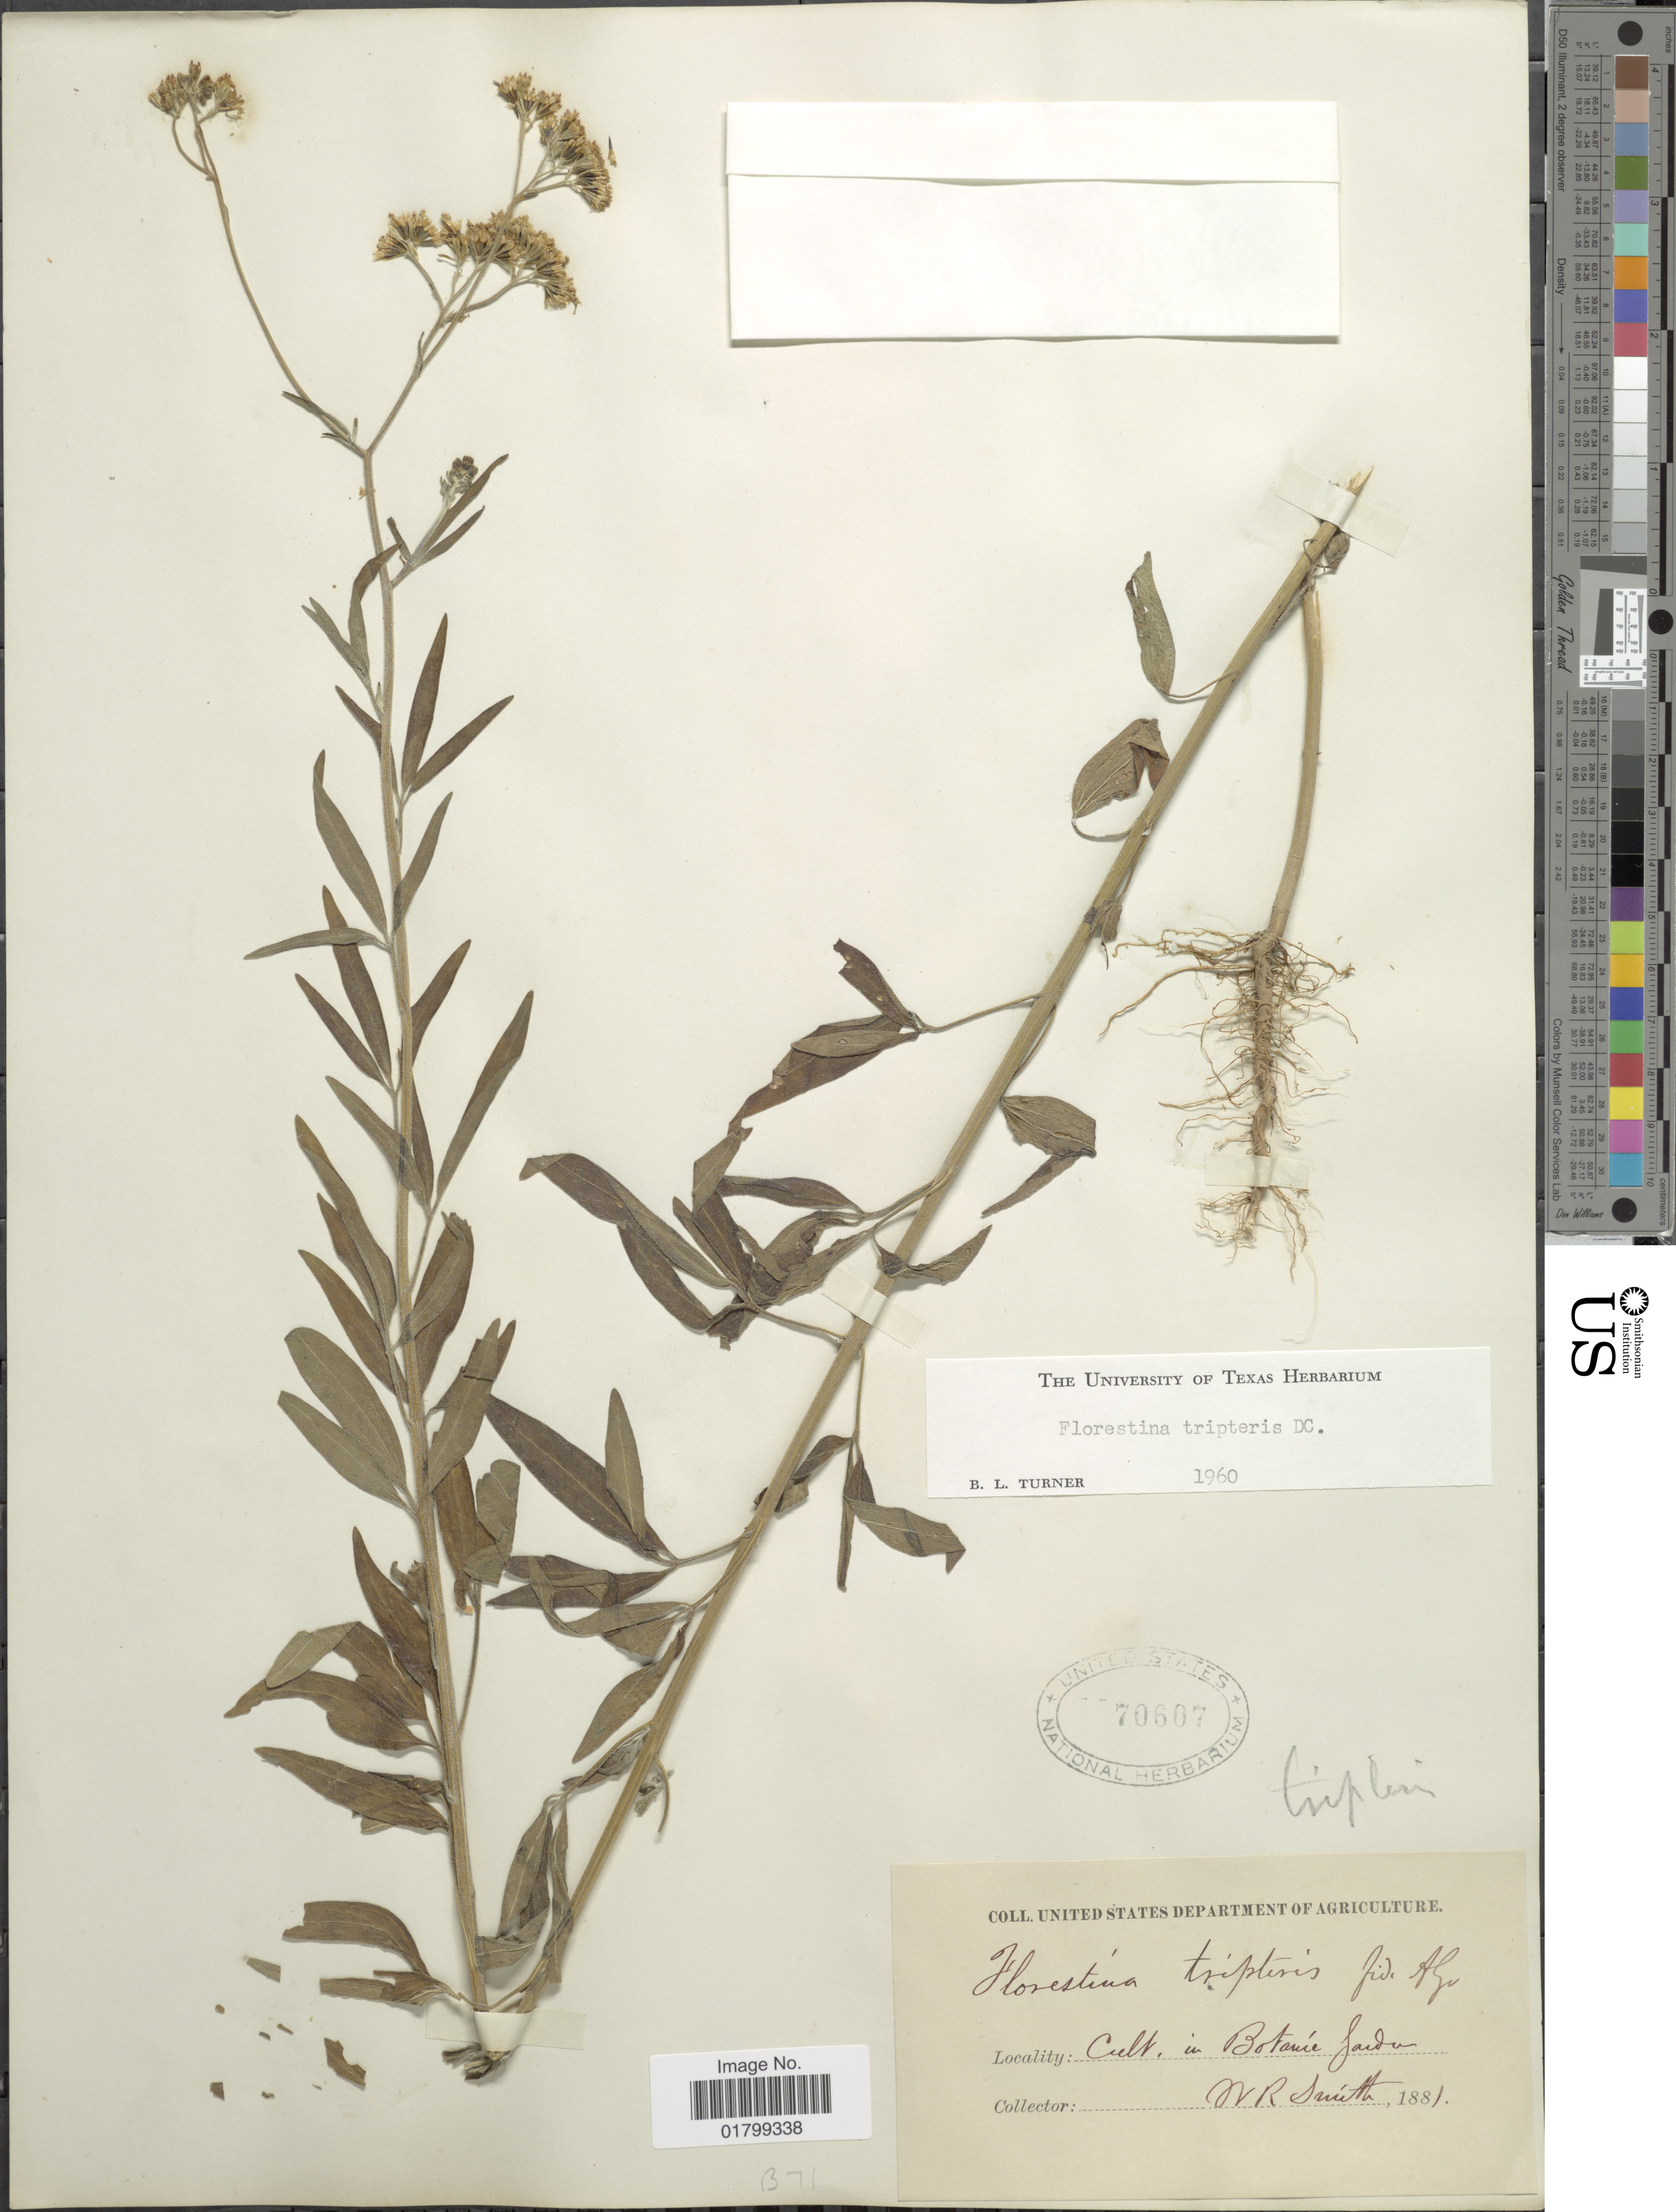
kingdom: Plantae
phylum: Tracheophyta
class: Magnoliopsida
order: Asterales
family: Asteraceae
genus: Florestina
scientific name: Florestina tripteris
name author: DC.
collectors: W. Smith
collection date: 1881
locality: Botanic Garden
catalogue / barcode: US 70607